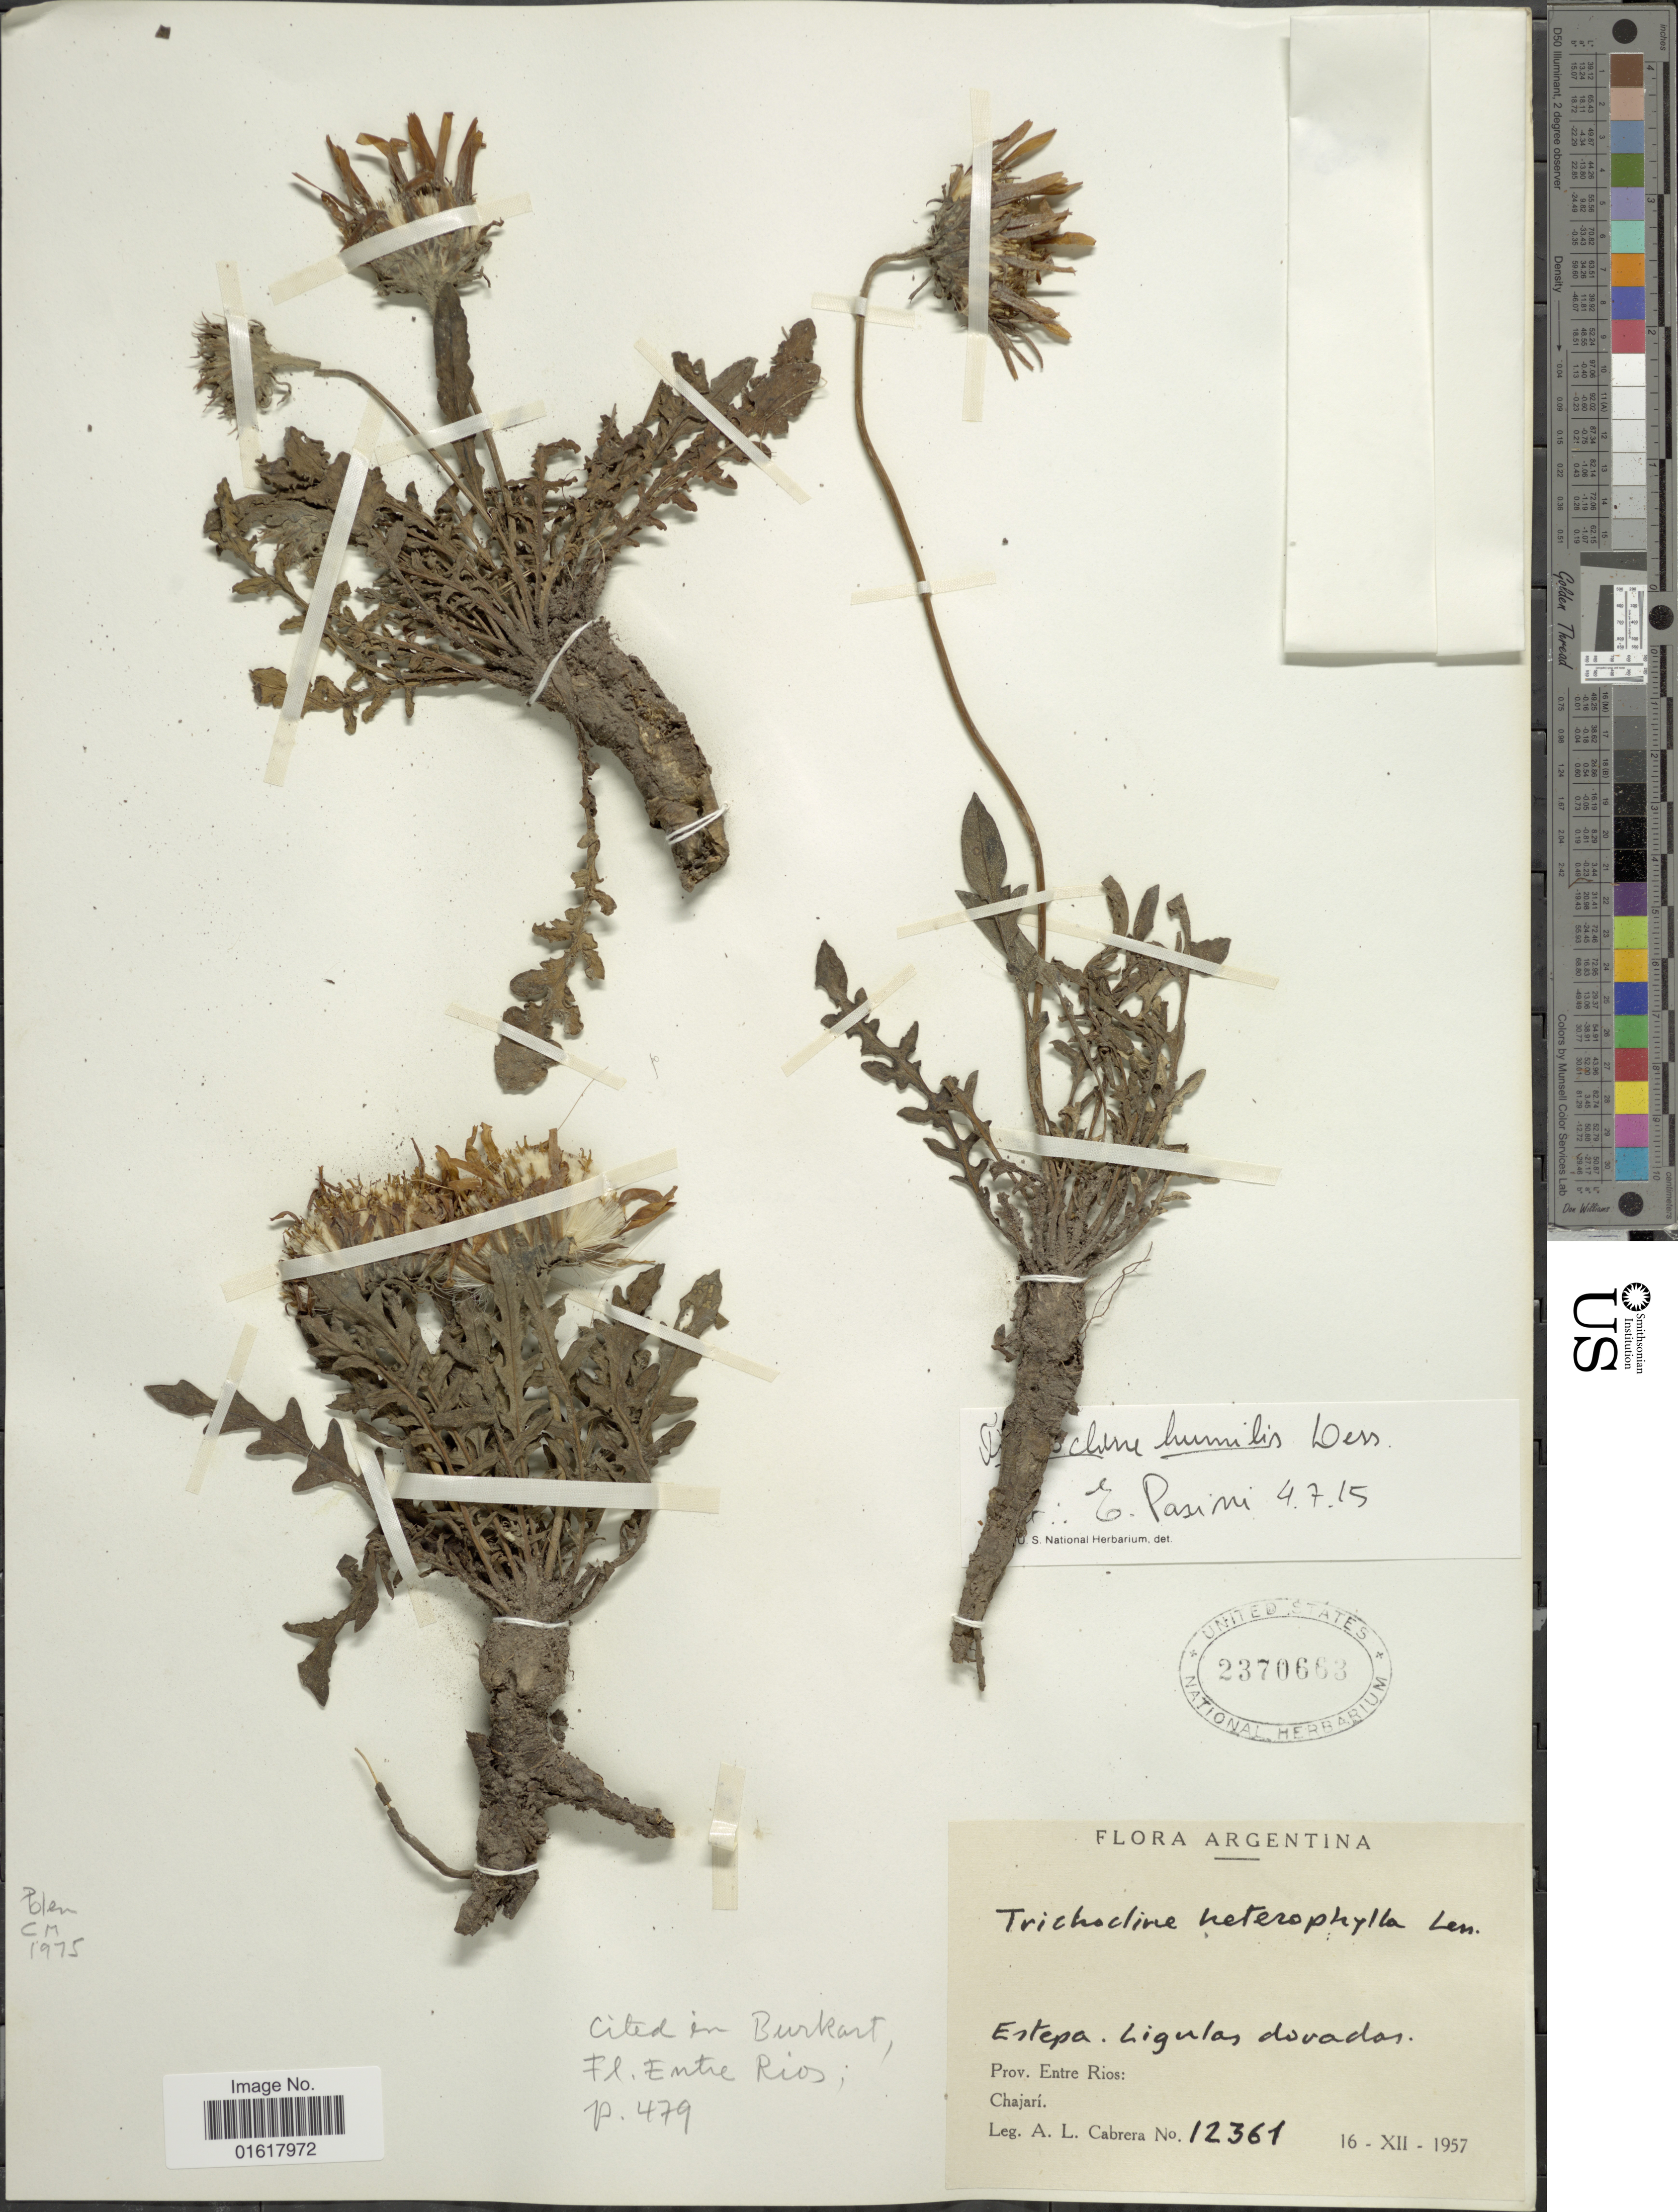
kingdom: Plantae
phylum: Tracheophyta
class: Magnoliopsida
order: Asterales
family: Asteraceae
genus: Trichocline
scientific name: Trichocline humilis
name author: Less.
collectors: A. L. Cabrera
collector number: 12361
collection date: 1957-12-16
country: Argentina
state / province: Entre Rios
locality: Chajarí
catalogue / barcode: US 2370663